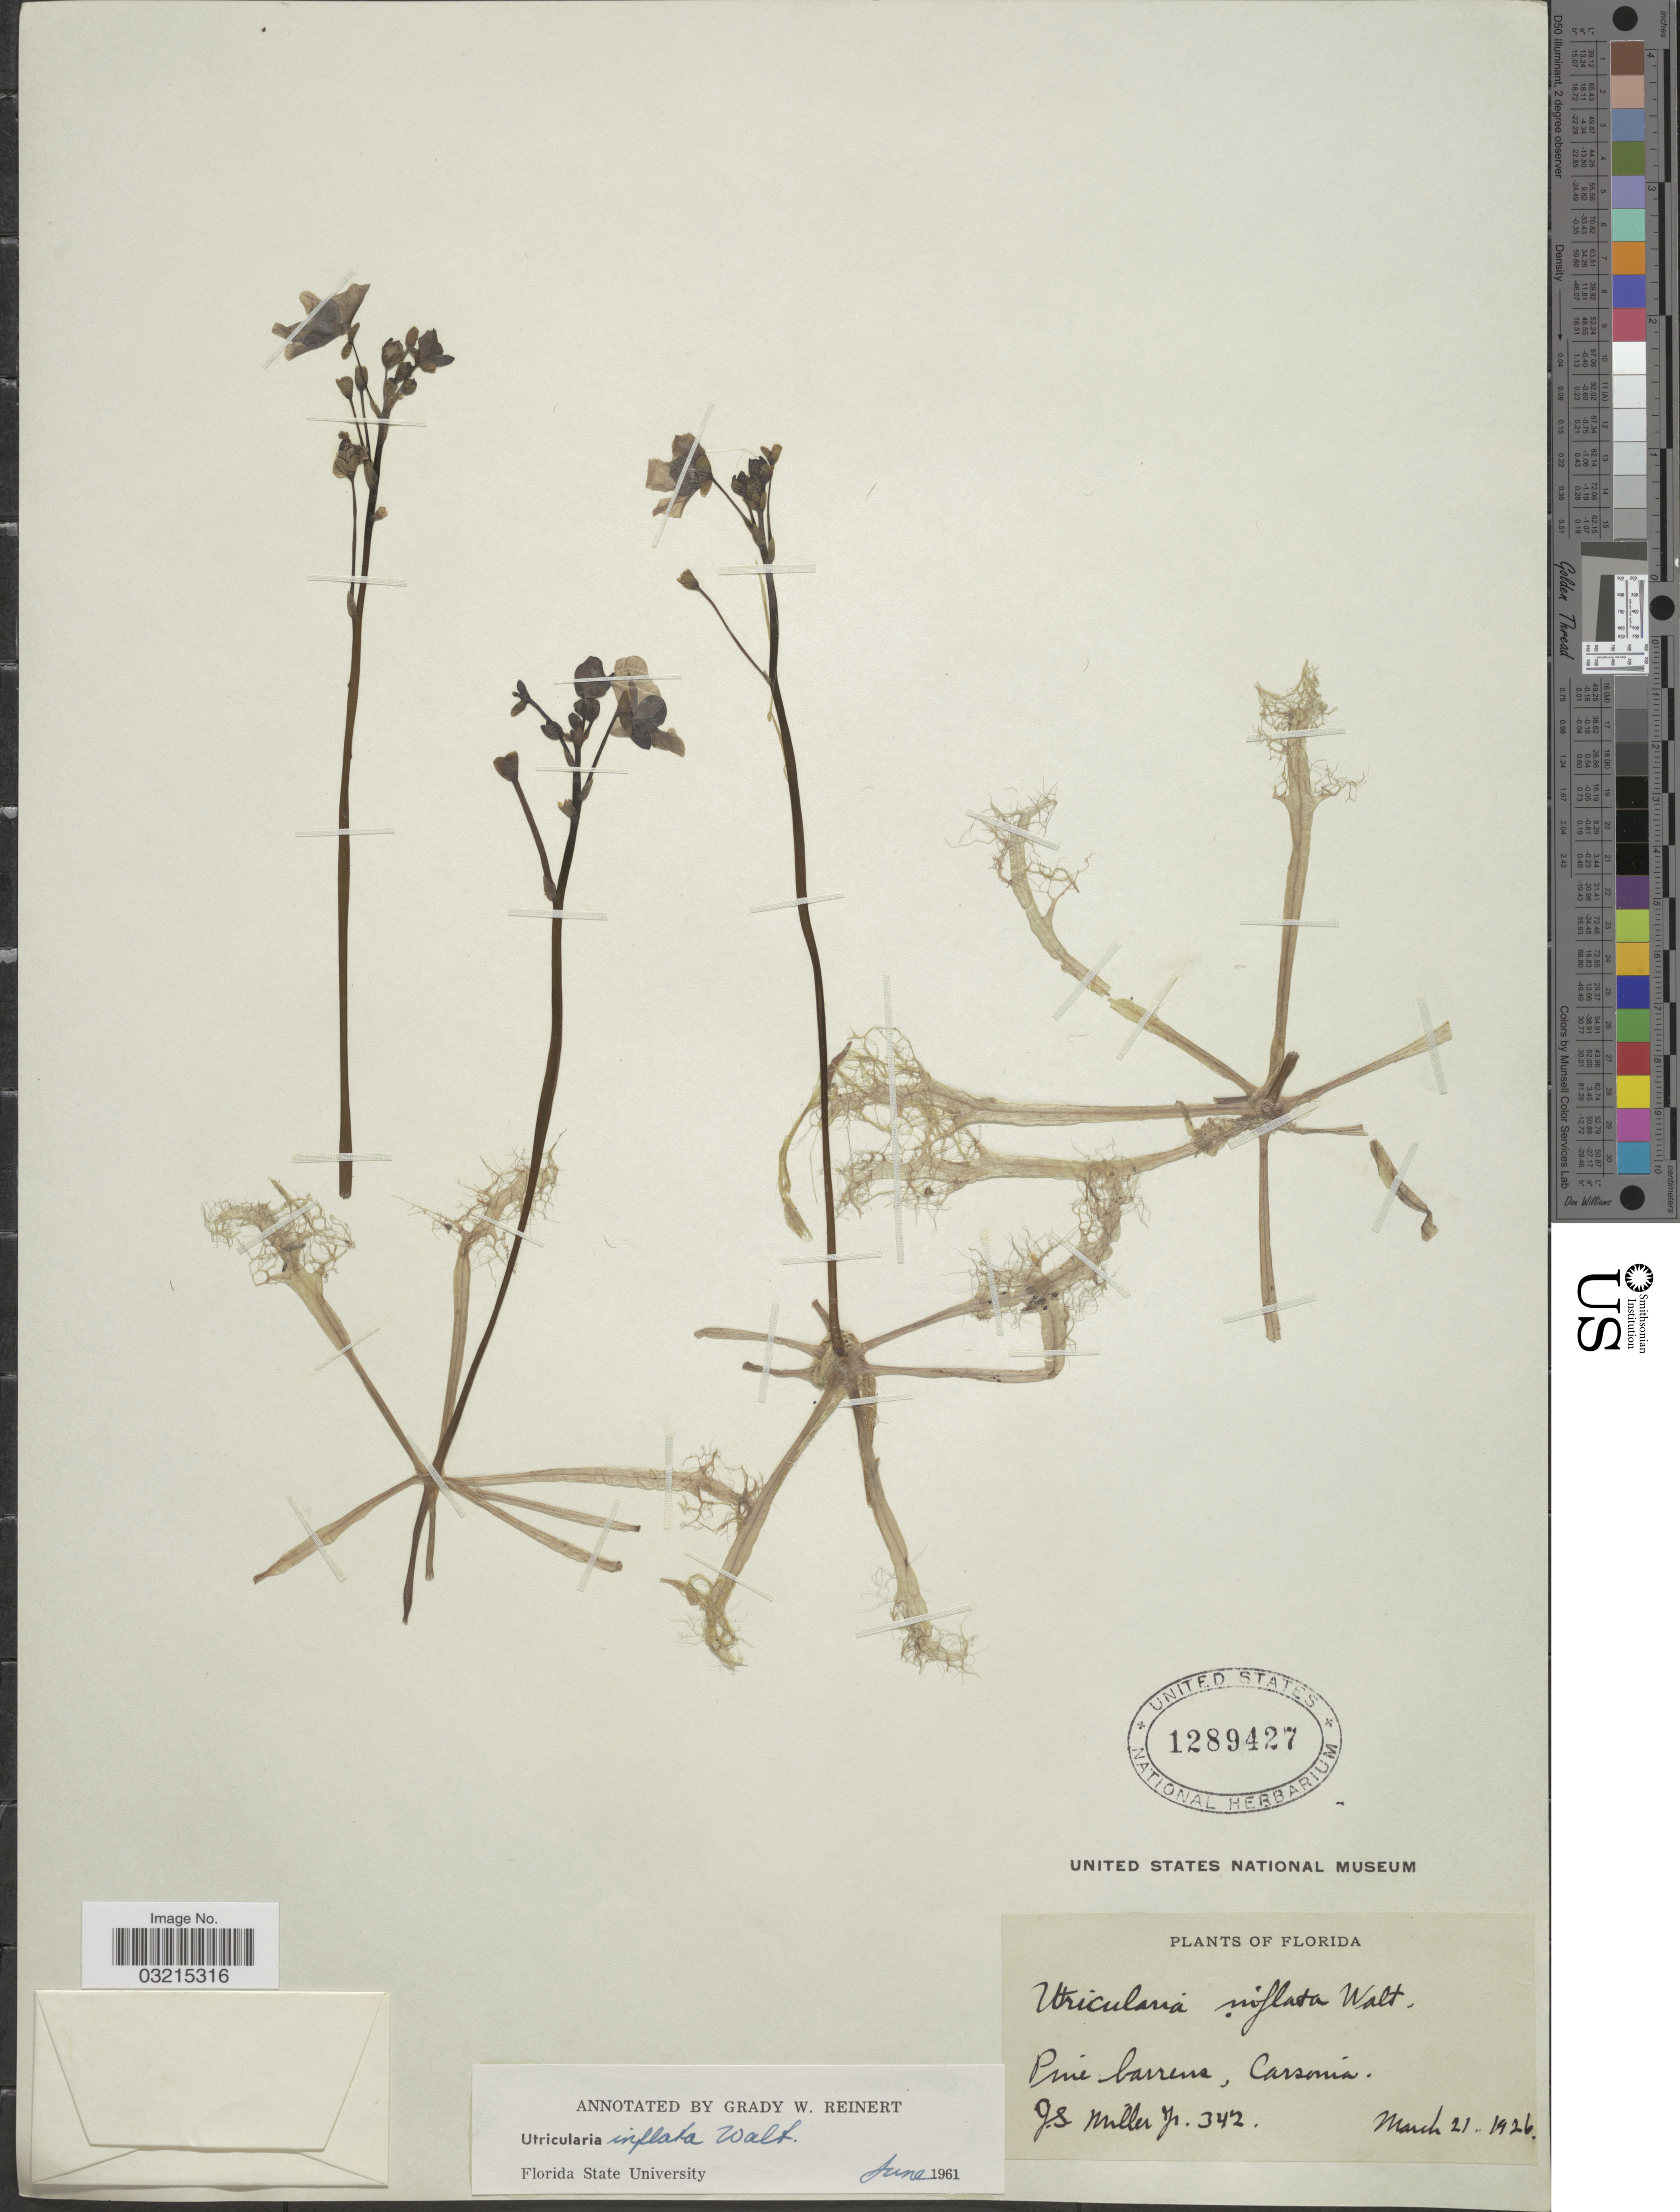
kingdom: Plantae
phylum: Tracheophyta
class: Magnoliopsida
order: Lamiales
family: Lentibulariaceae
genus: Utricularia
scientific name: Utricularia inflata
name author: Walter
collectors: J. S. Miller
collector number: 342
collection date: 1926-03-21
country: United States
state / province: Florida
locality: Pine barrens, Carsonia.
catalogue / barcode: US 1289427